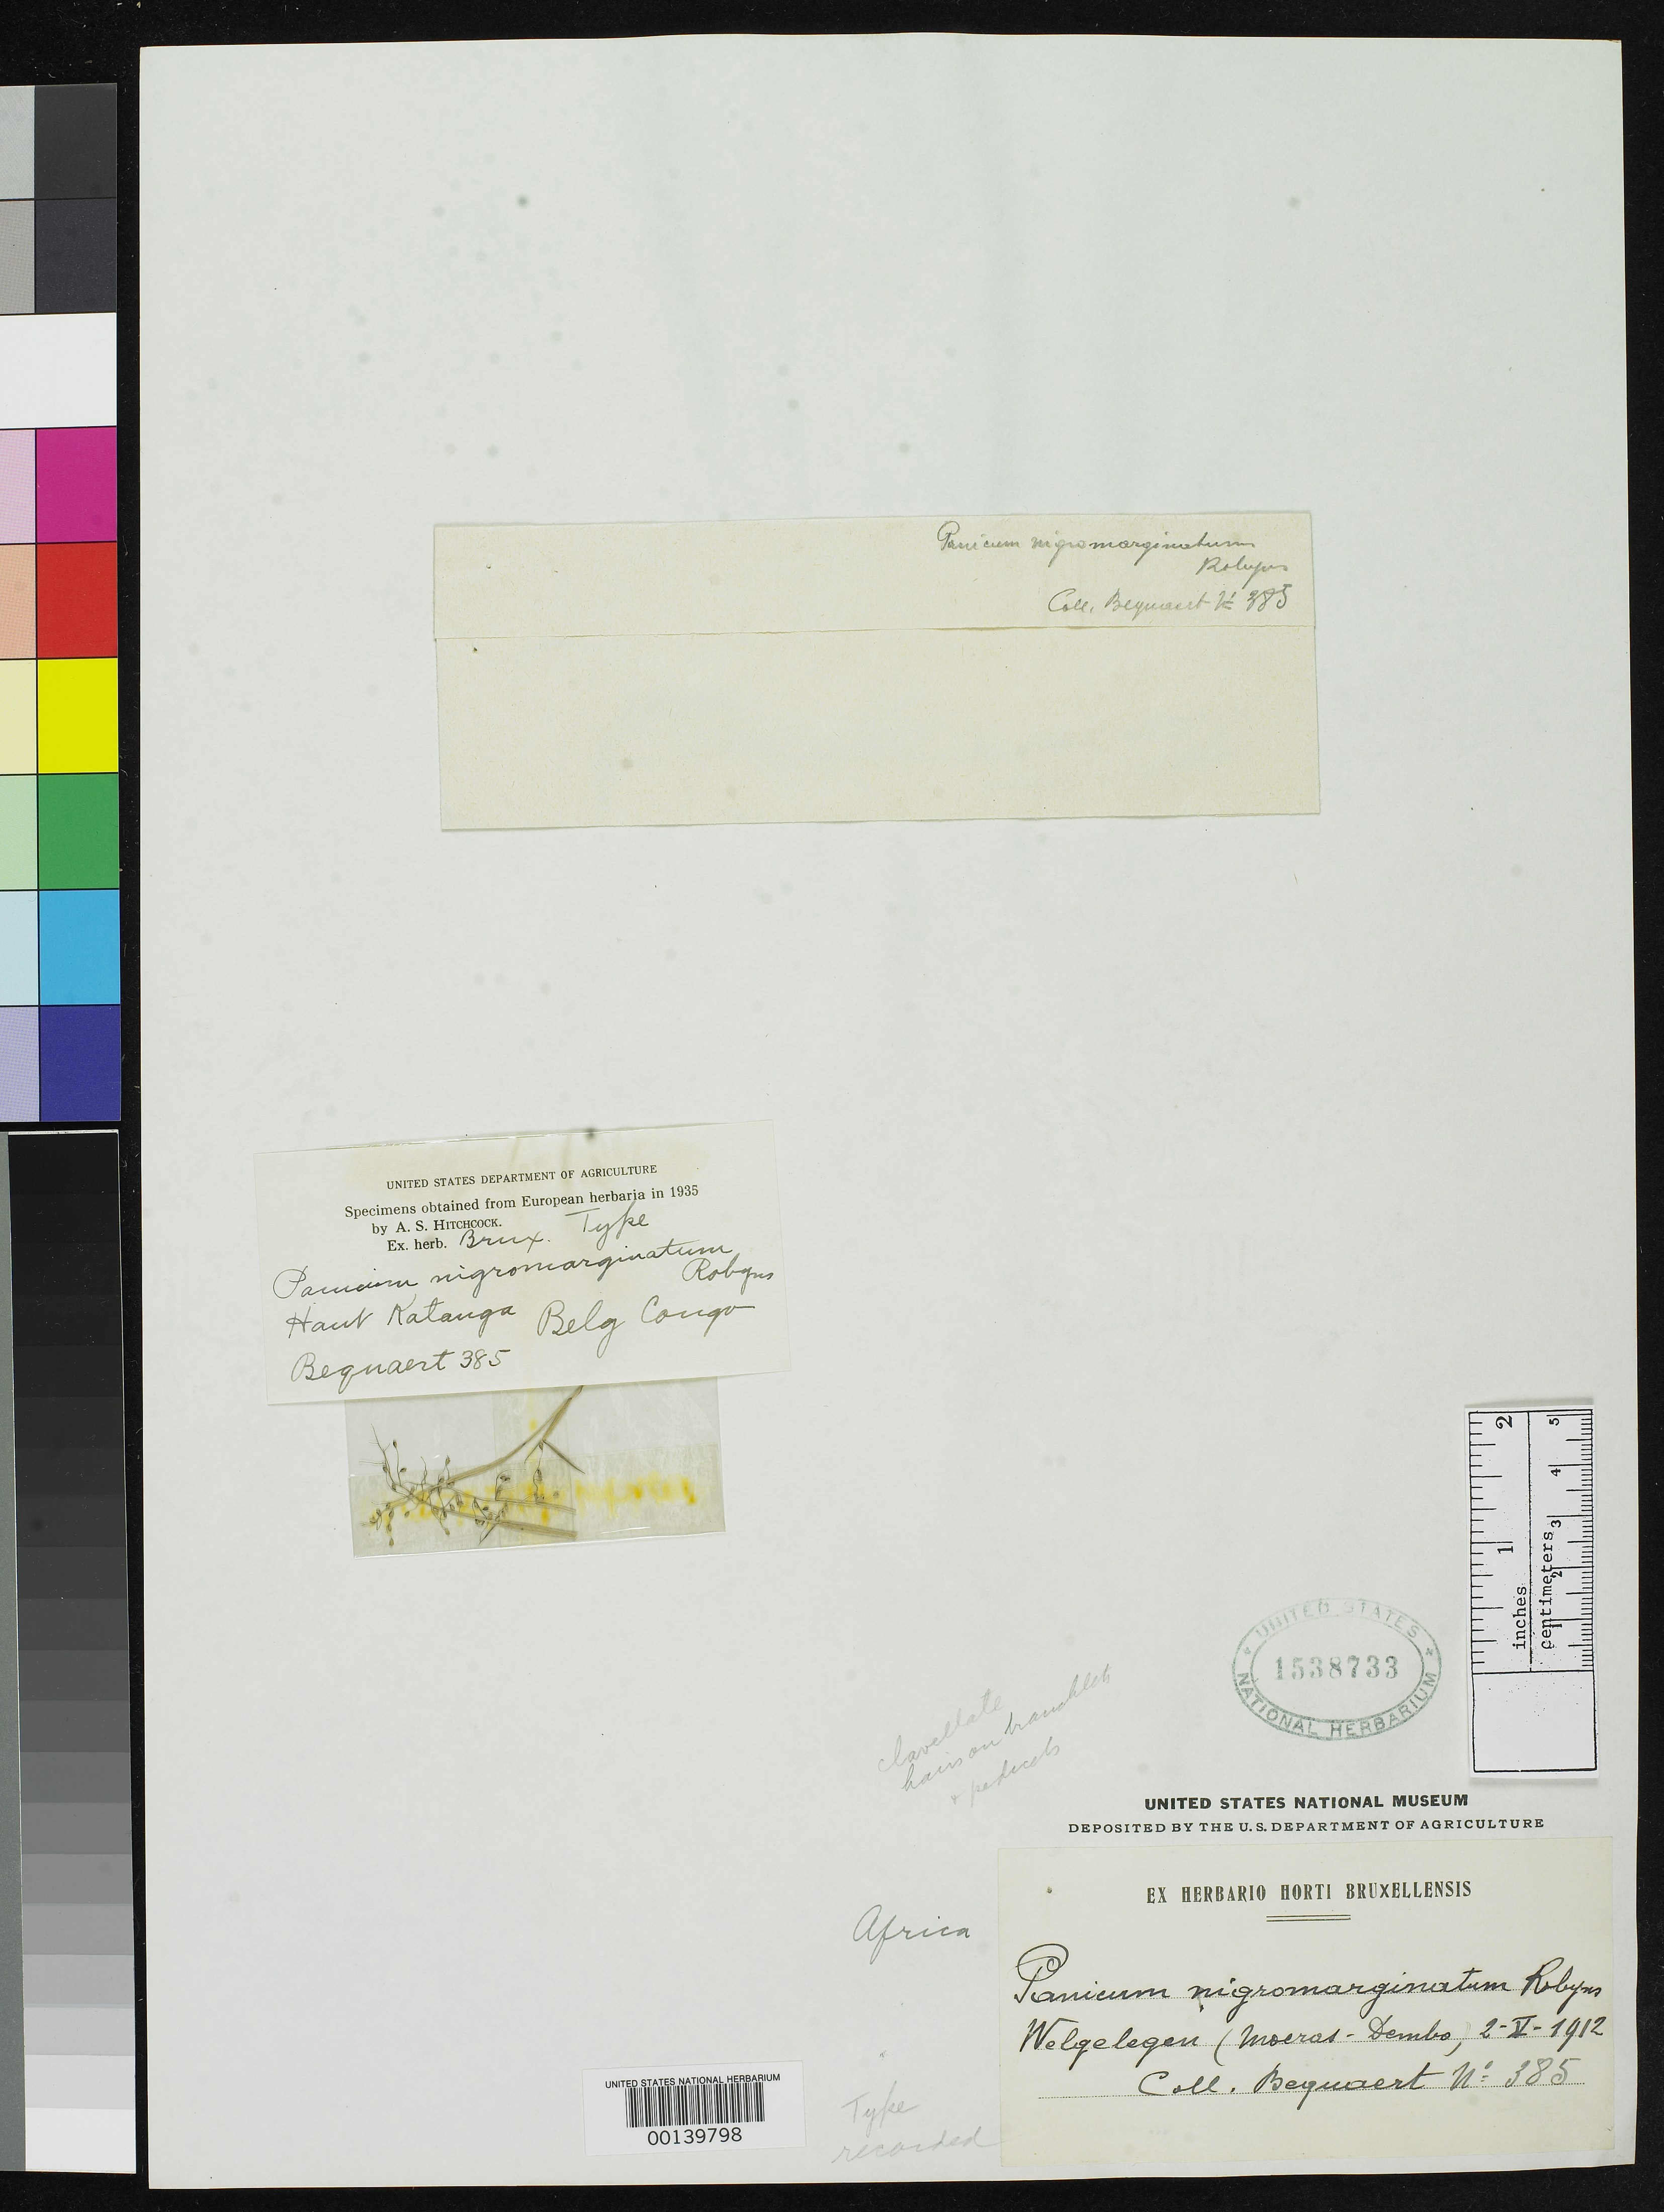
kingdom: Plantae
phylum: Tracheophyta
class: Liliopsida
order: Poales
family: Poaceae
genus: Panicum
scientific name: Panicum nigromarginatum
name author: Robyns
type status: Type Fragment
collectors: J. Bequaert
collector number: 385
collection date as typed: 02 May 1912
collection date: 1912-05-02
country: Congo, Democratic Republic of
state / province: Haut-Katanga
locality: Welgelegen.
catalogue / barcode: US 1538733